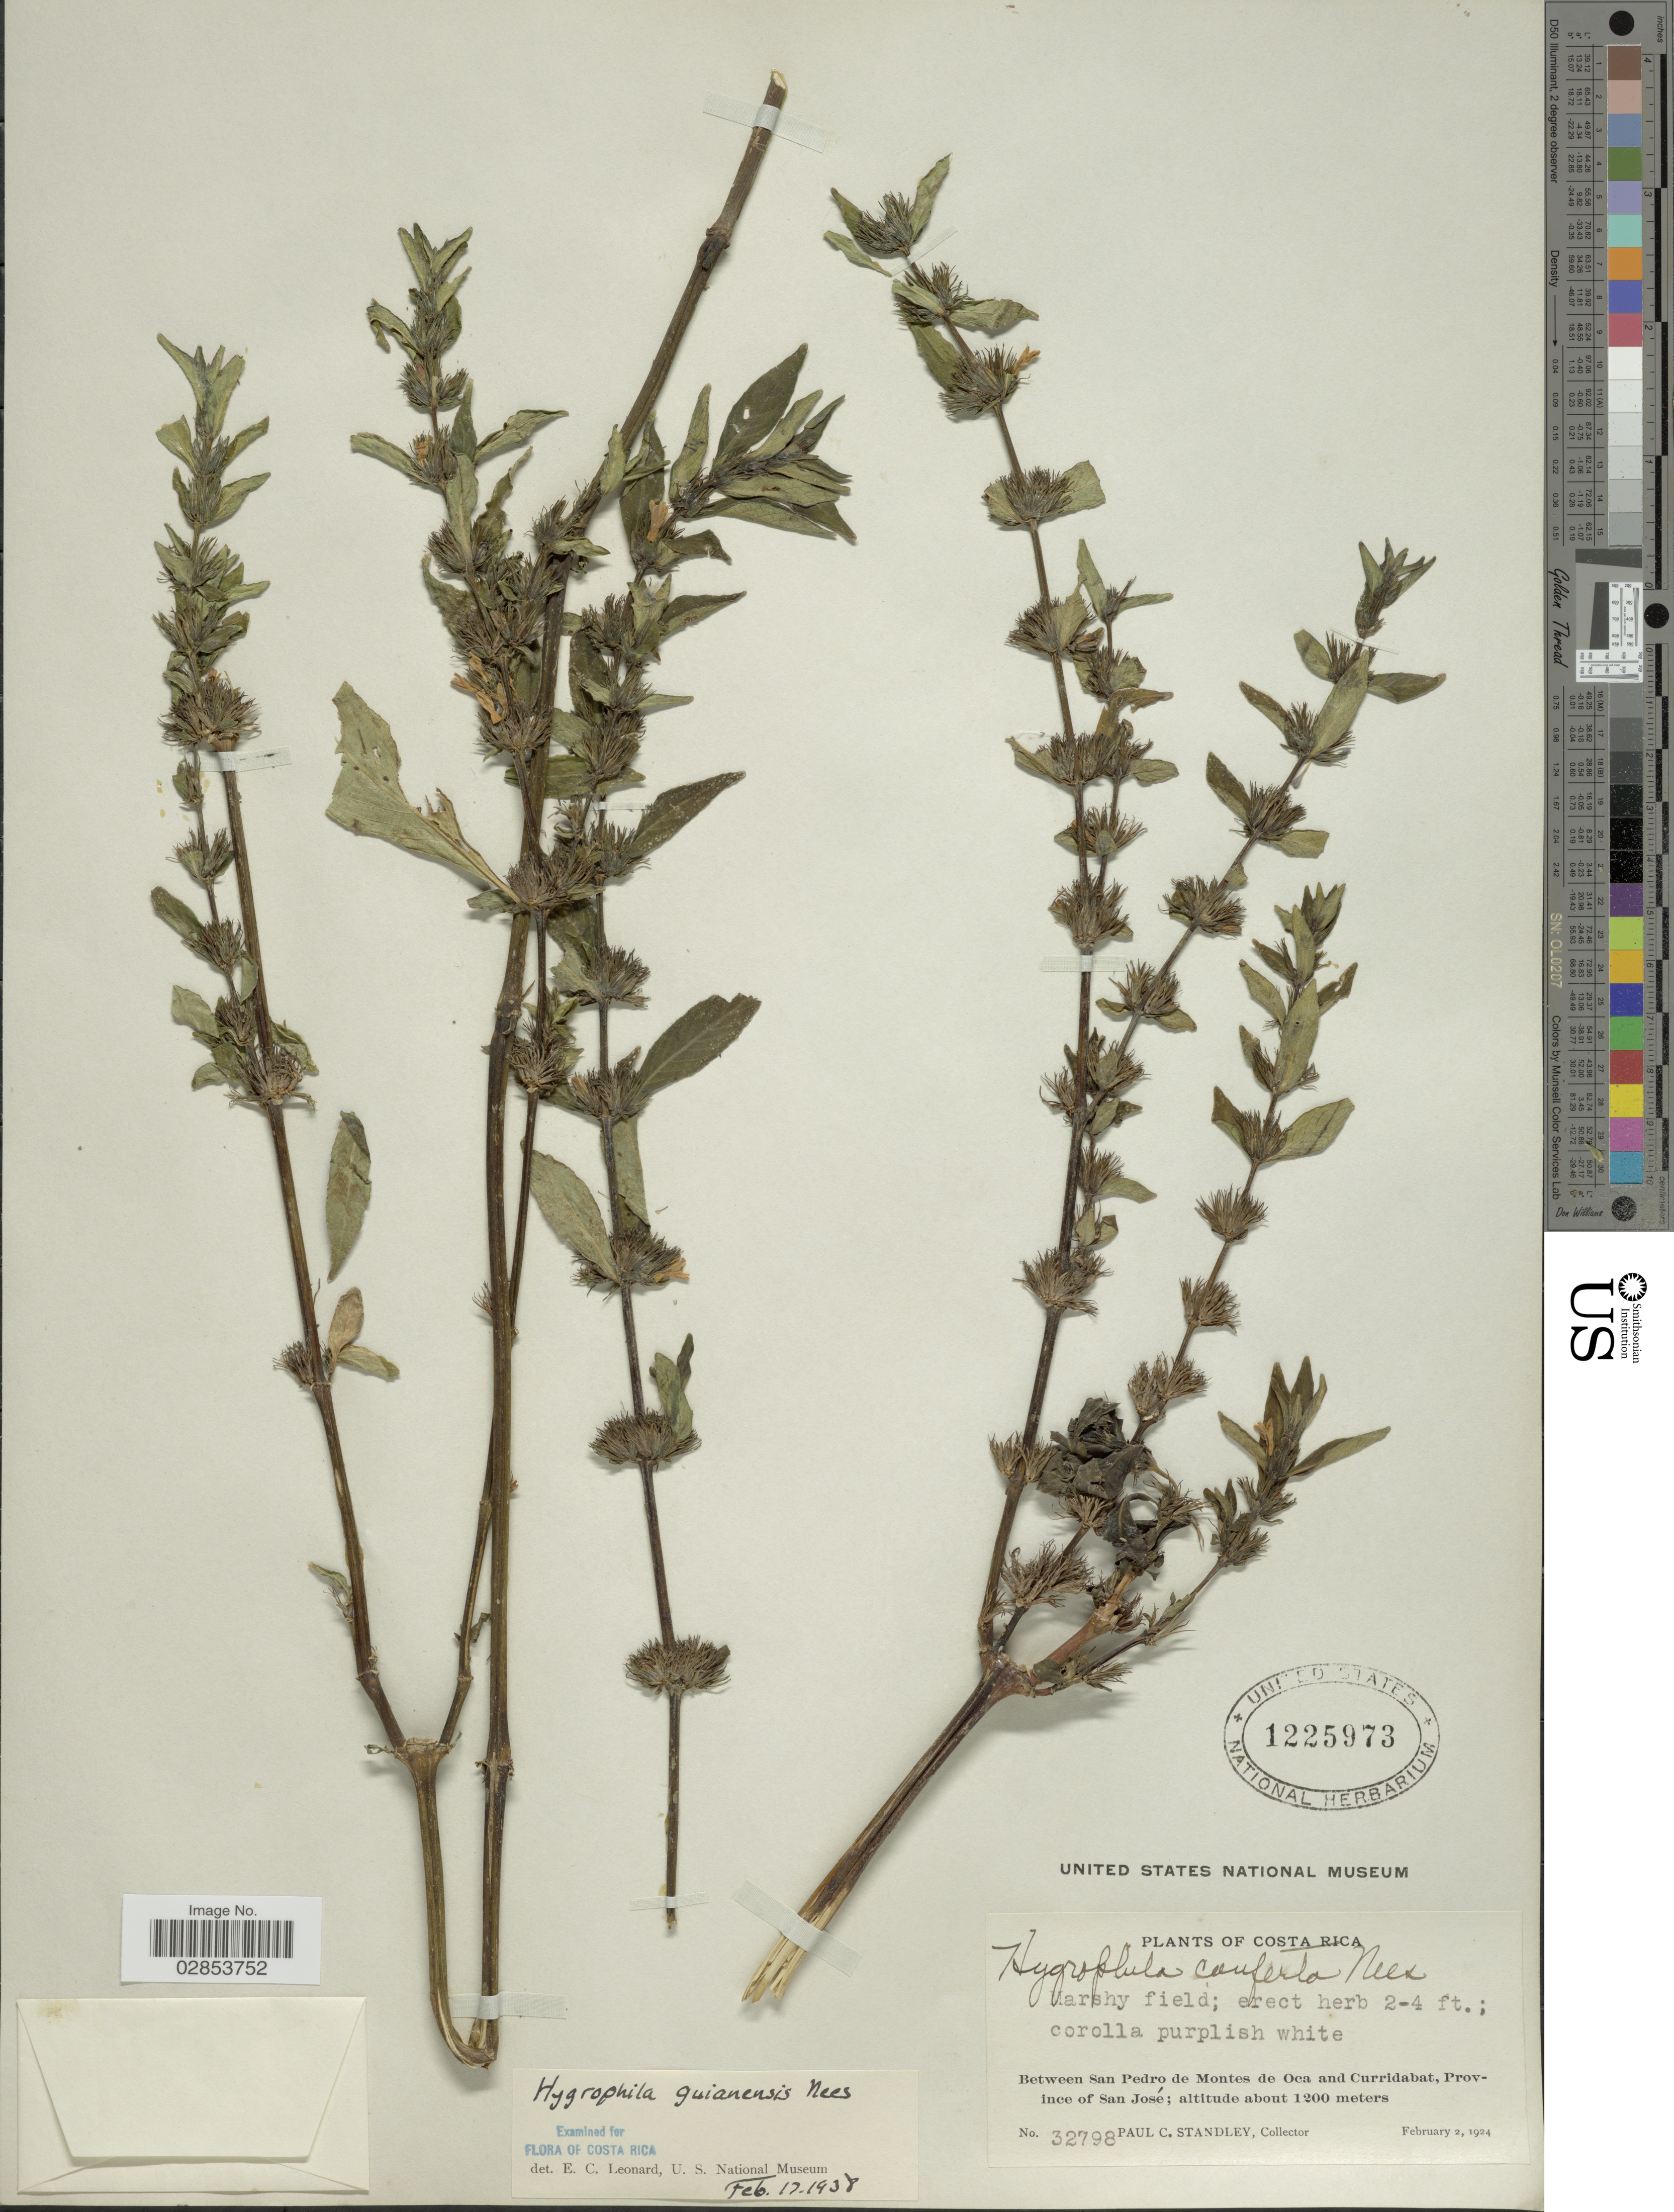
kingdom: Plantae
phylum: Tracheophyta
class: Magnoliopsida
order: Lamiales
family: Acanthaceae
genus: Hygrophila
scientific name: Hygrophila costata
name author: Nees & T. Nees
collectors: P. C. Standley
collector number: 32798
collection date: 1924-02-02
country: Costa Rica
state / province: San José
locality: Between San Pedro de Montes de Oca and Curridabat.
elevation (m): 1200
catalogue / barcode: US 1225973